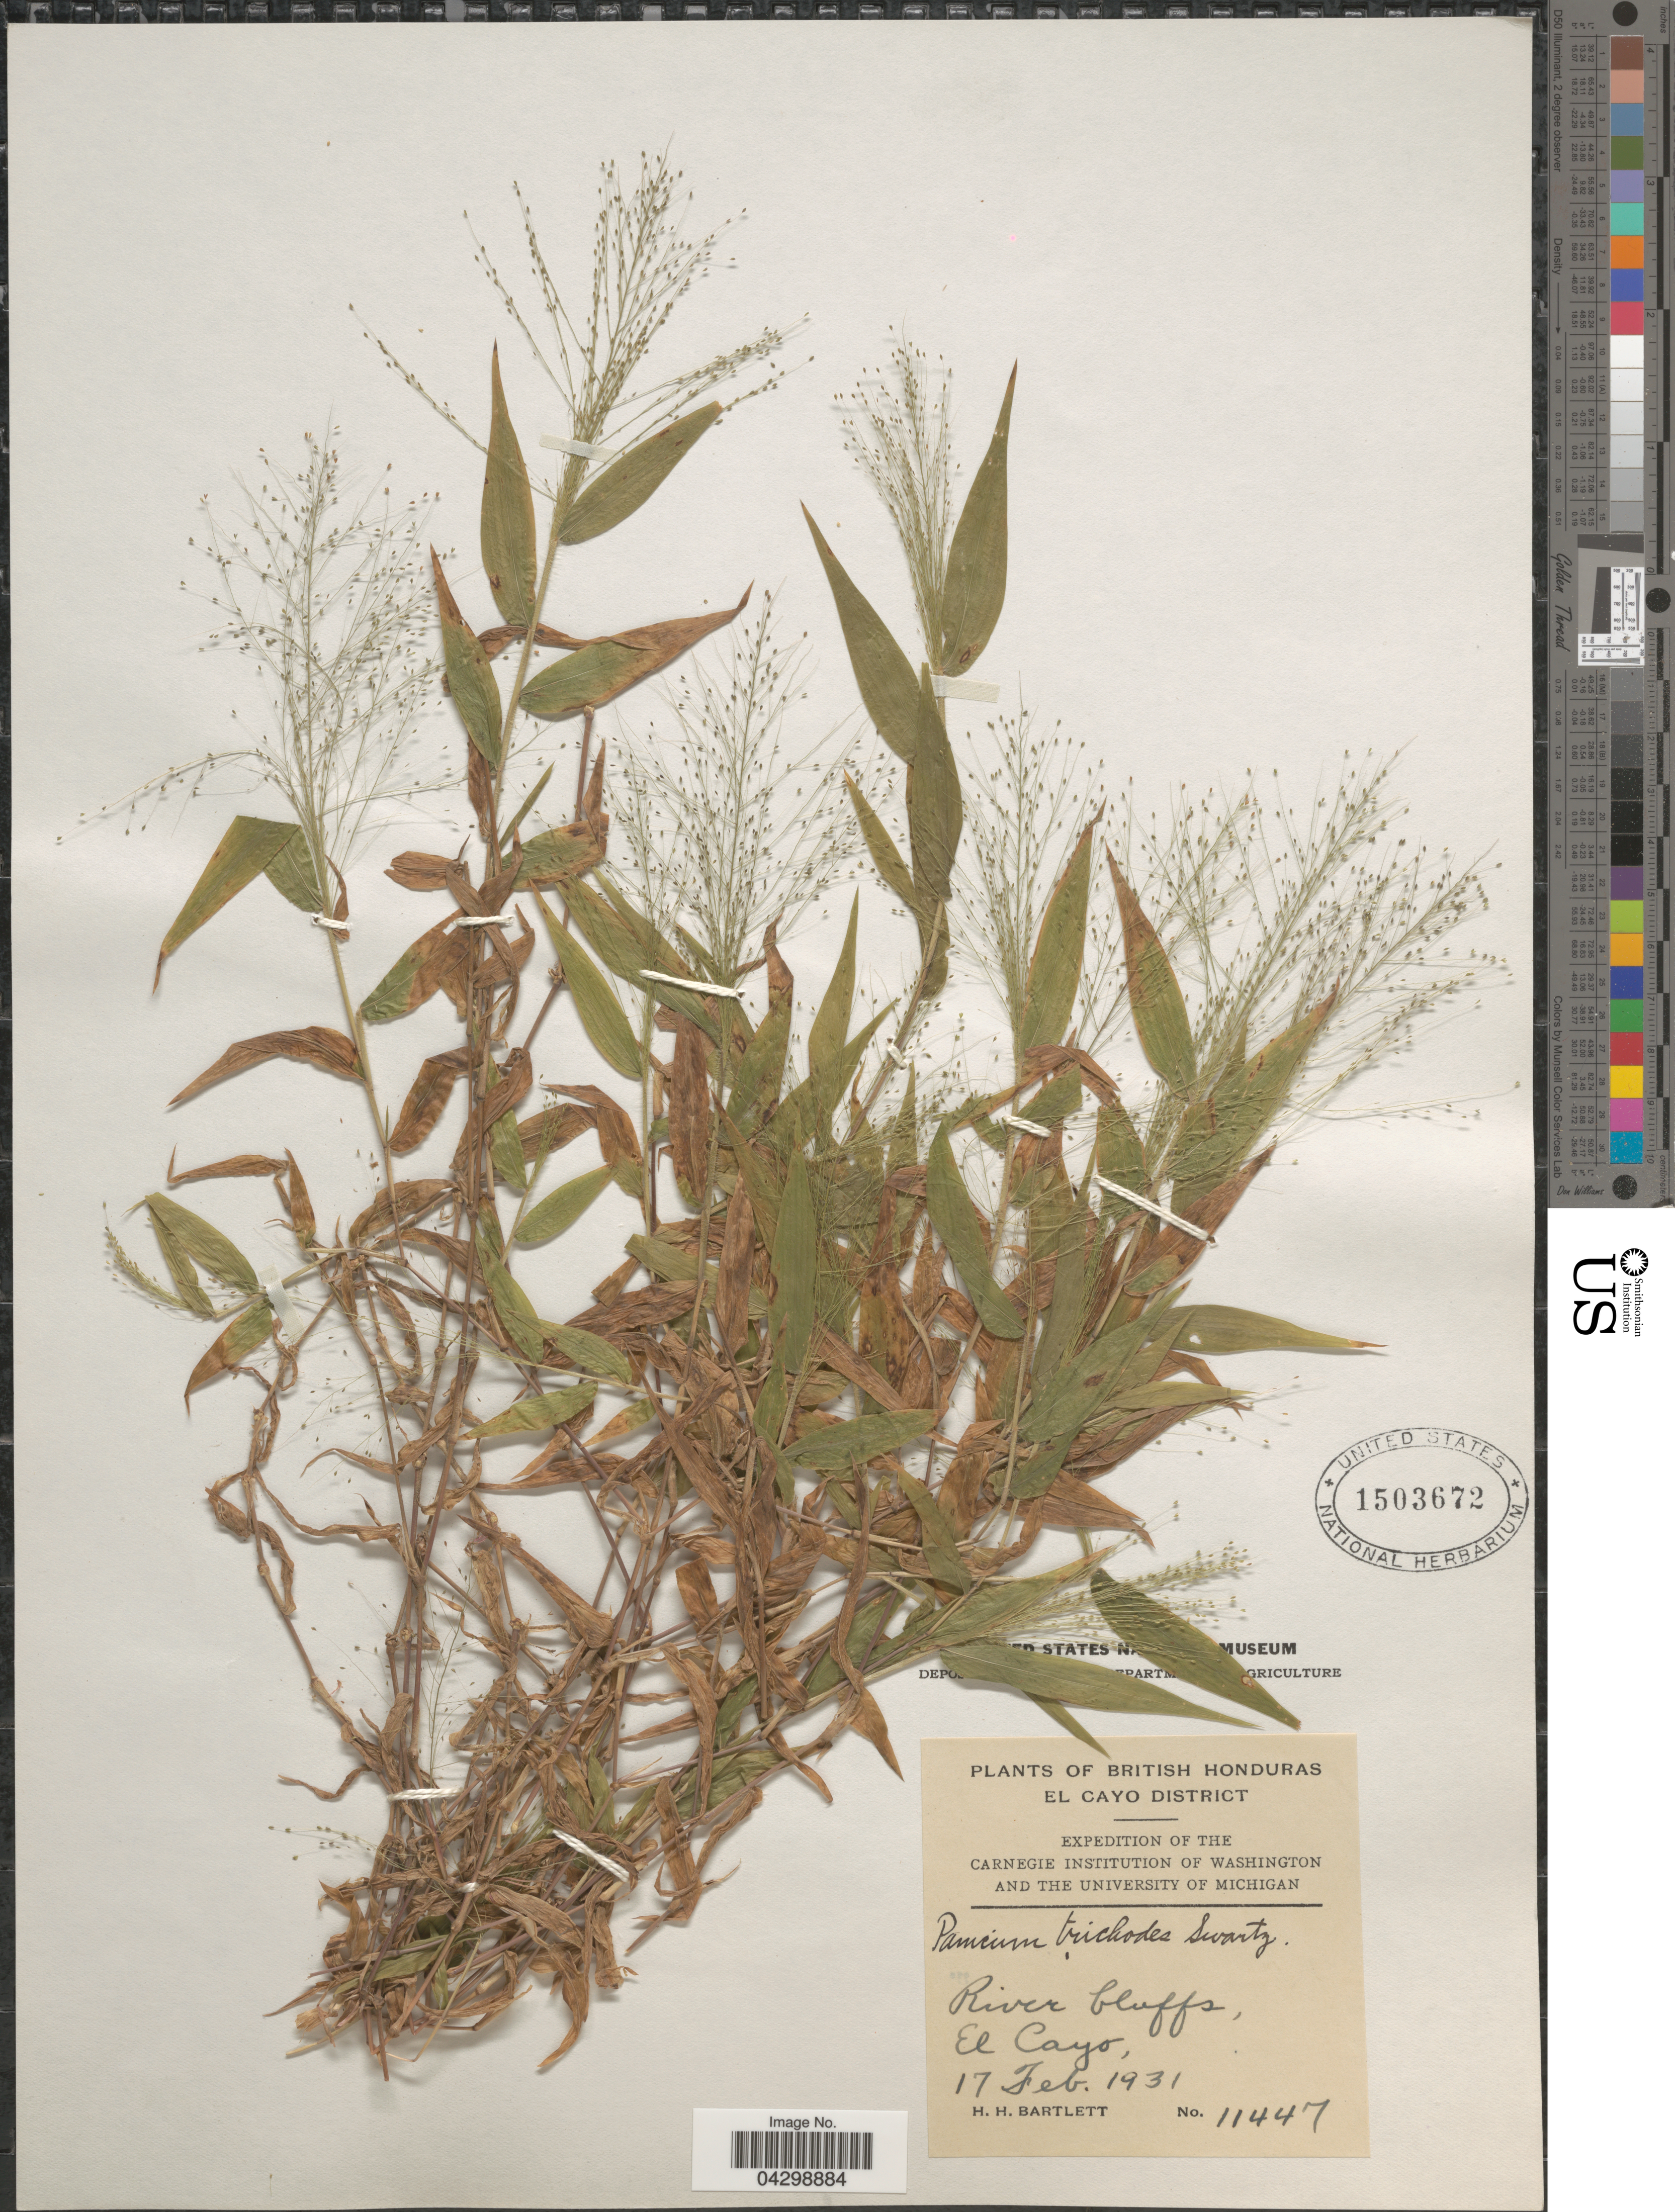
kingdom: Plantae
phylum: Tracheophyta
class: Liliopsida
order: Poales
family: Poaceae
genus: Panicum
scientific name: Panicum trichoides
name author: Sw.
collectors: H. H. Bartlett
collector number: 11447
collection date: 1931-02-17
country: Belize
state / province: Cayo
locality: British Honduras. El Cayo District. Expedition of the Carnegie Institution of Washington and the University of Michigan. River bluffs, El Cayo.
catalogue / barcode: US 1503672